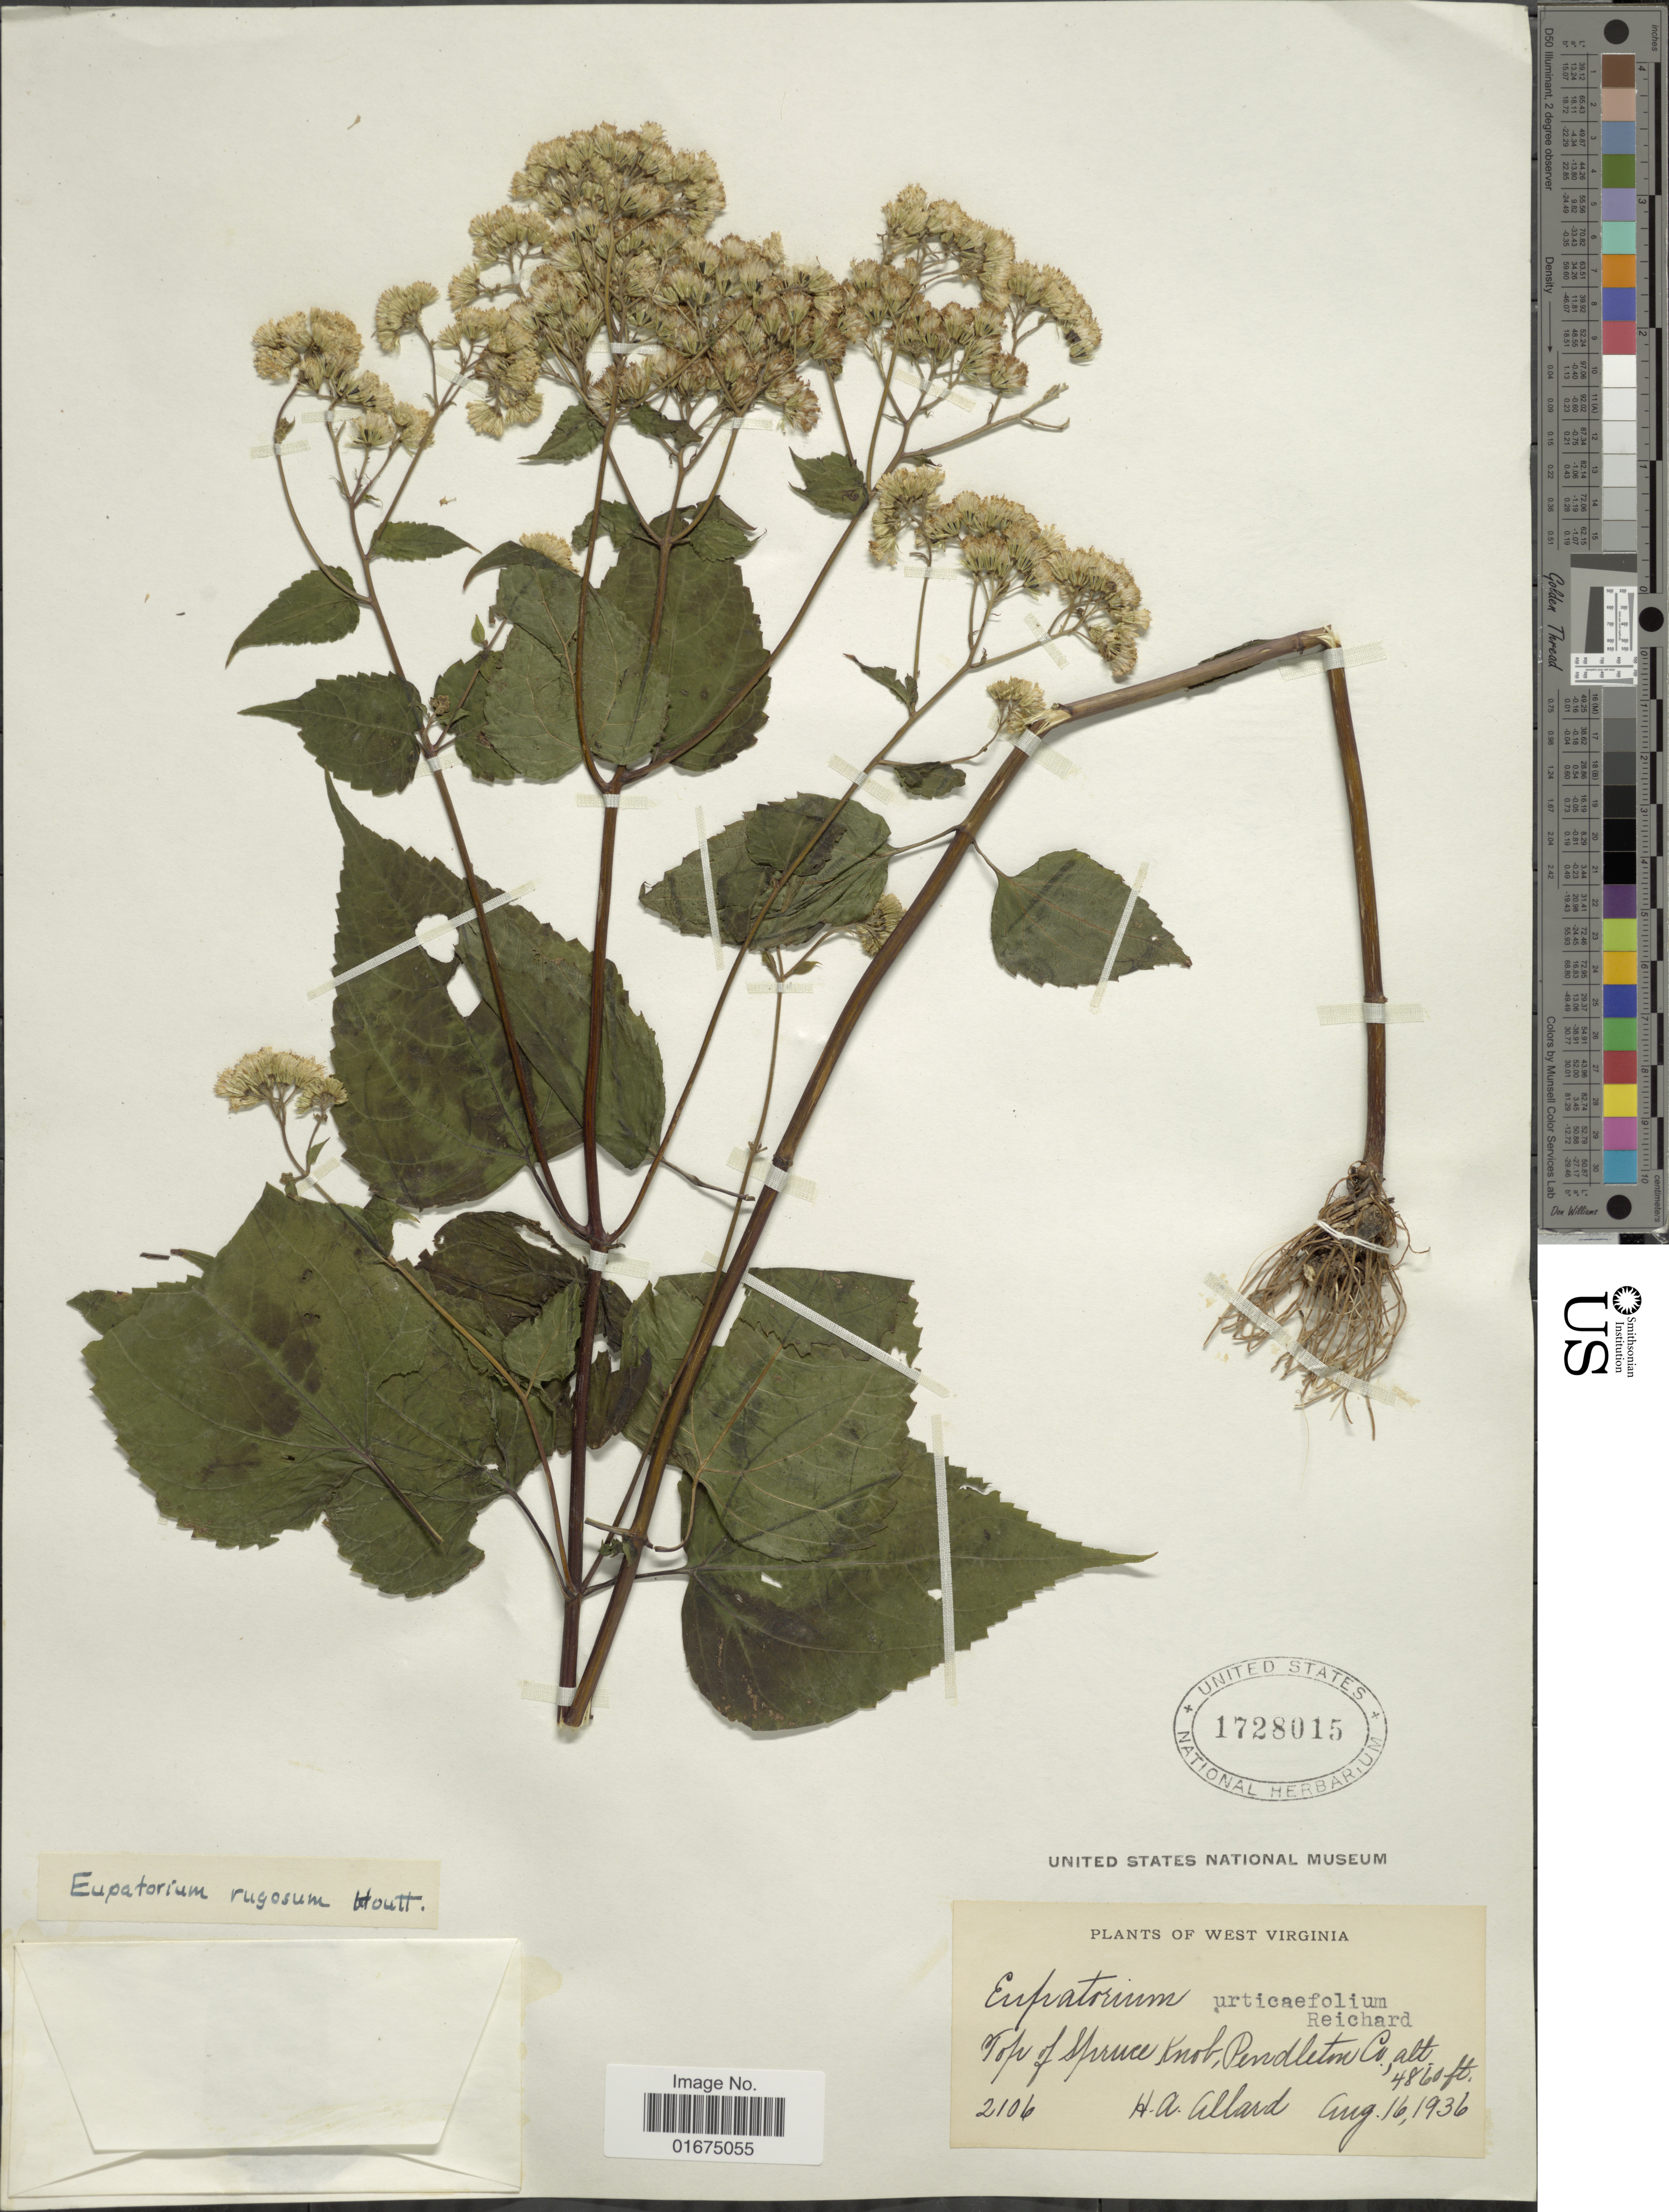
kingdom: Plantae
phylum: Tracheophyta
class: Magnoliopsida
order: Asterales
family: Asteraceae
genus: Ageratina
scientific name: Ageratina altissima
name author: (L.) R.M. King & H. Rob.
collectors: H. A. Allard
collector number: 2106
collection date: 1936-08-16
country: United States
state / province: West Virginia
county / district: Pendleton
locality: Top of Spruce Knob, Pendleton Co.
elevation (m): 1481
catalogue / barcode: US 1728015